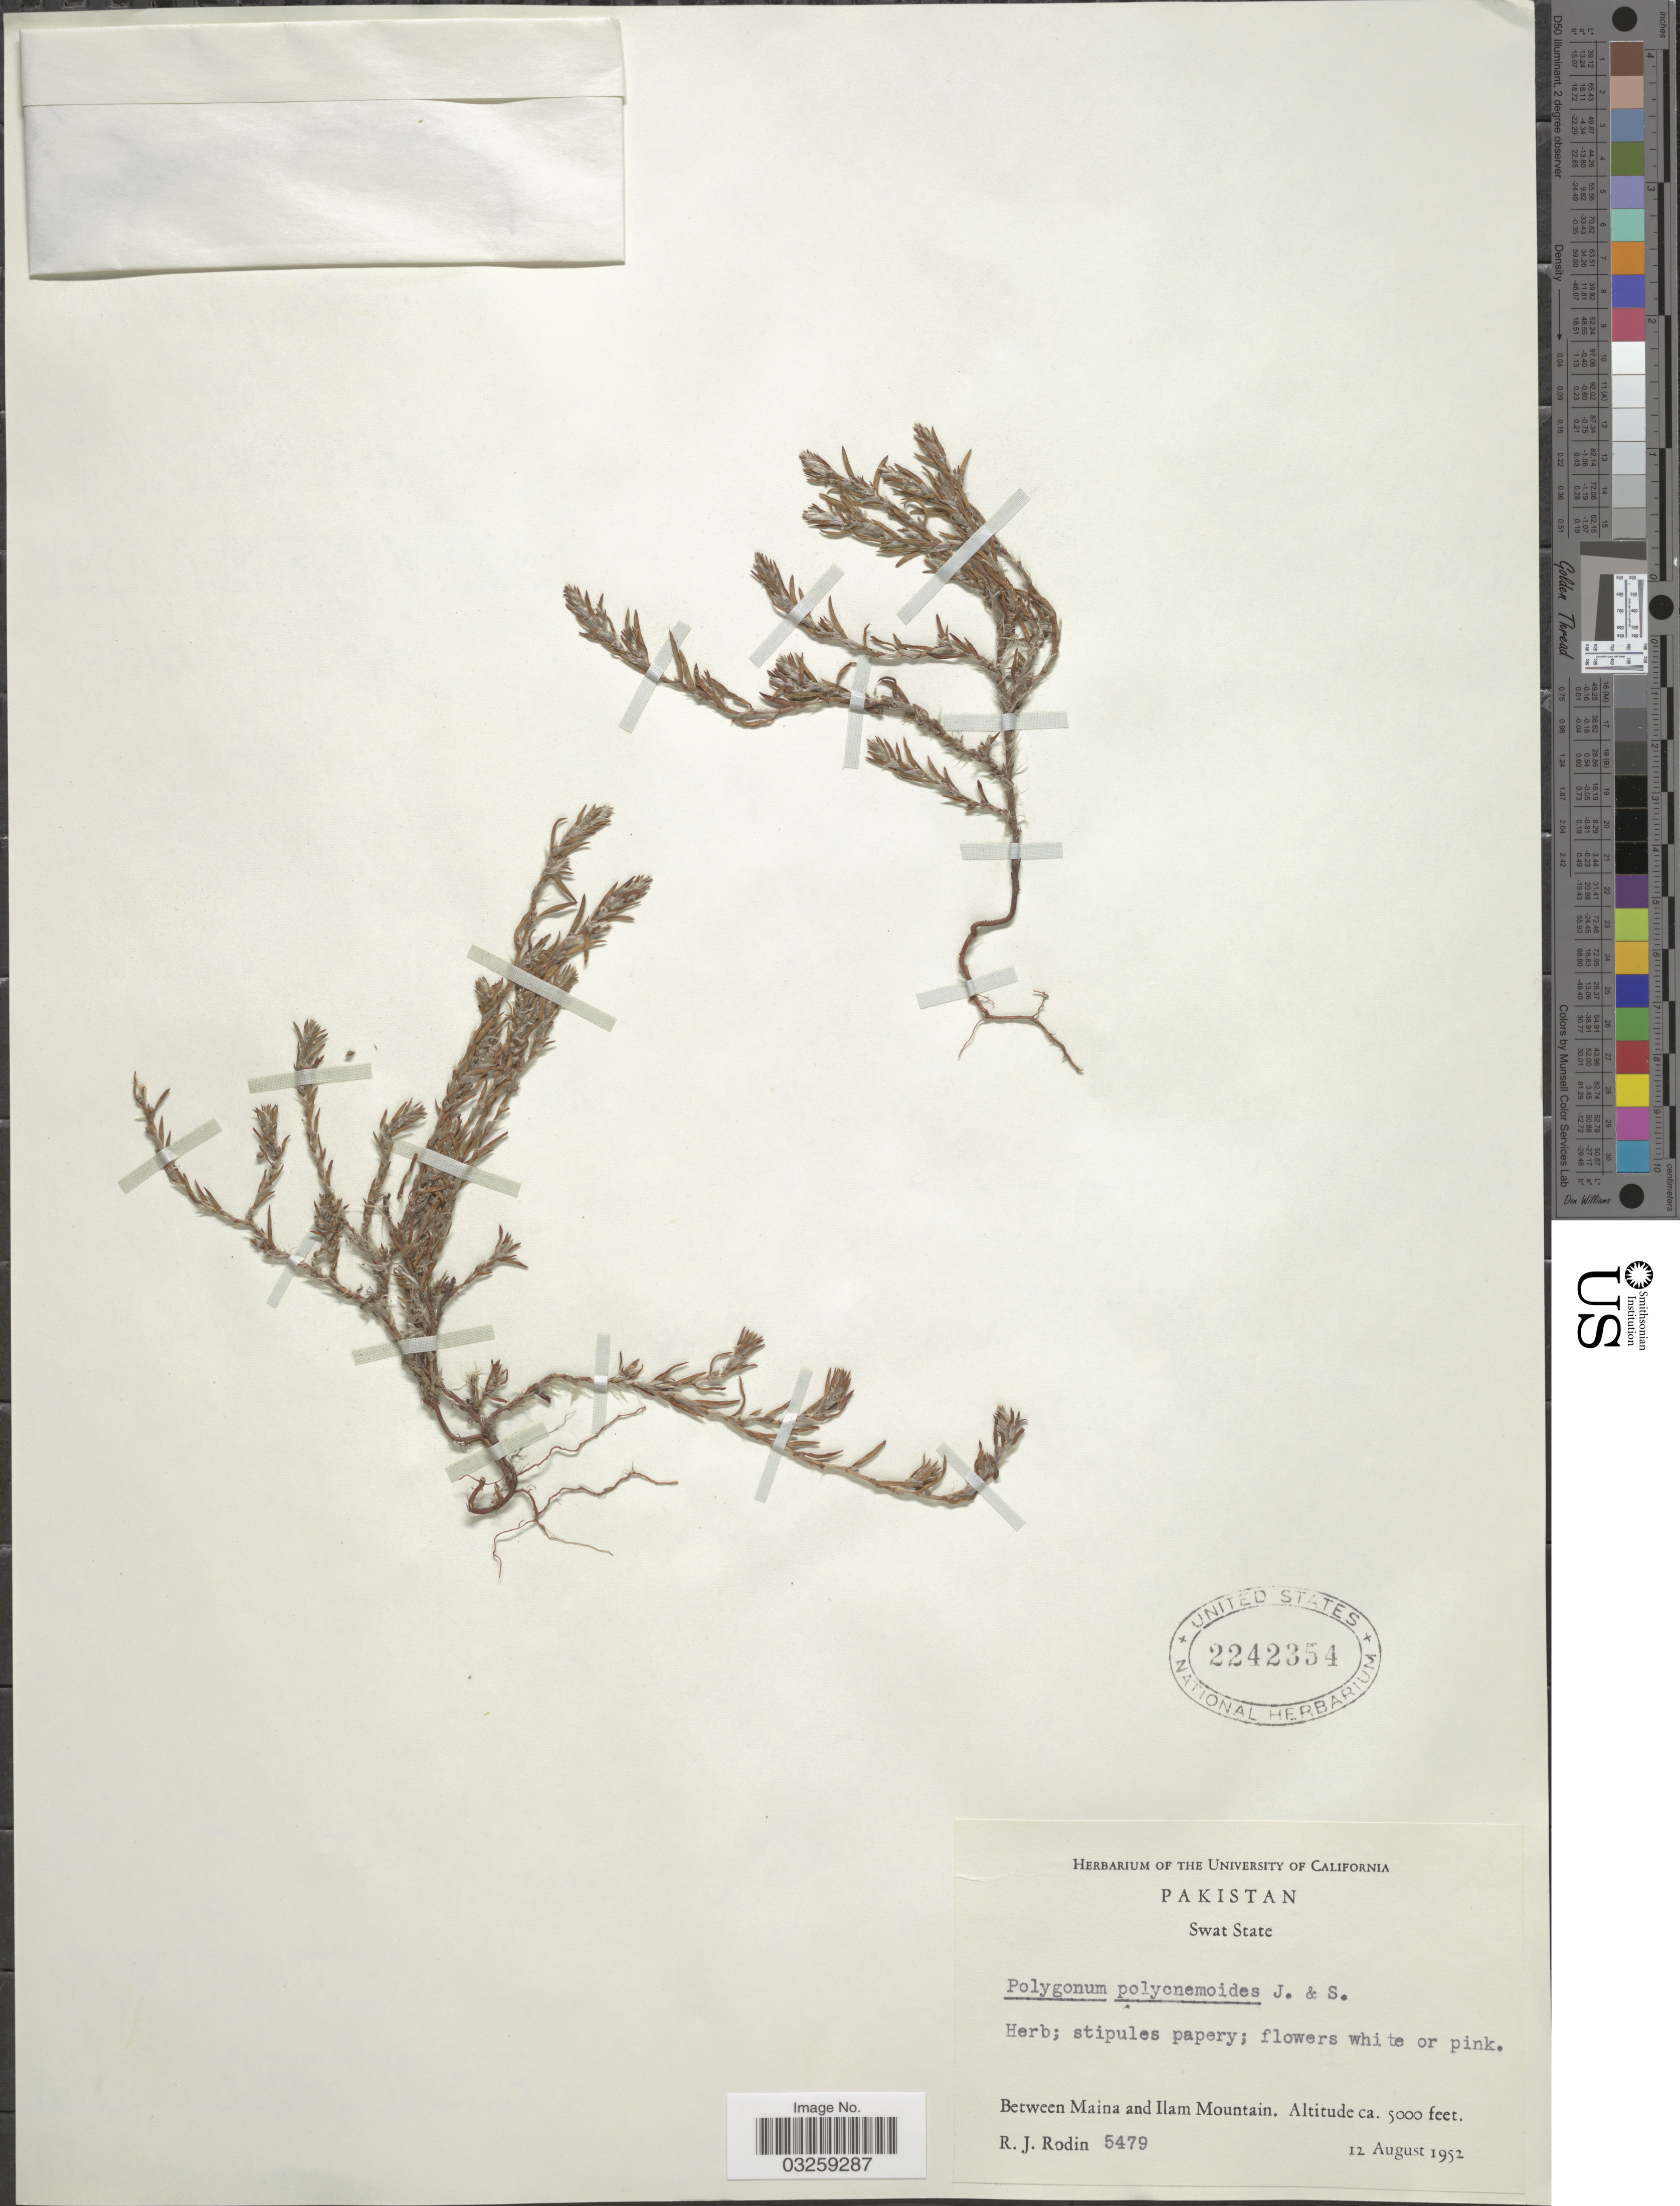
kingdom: Plantae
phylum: Tracheophyta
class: Magnoliopsida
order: Caryophyllales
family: Polygonaceae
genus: Polygonum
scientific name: Polygonum polycnemoides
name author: Jaub. & Spach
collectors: R. J. Rodin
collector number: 5479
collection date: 1952-08-12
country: Pakistan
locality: Swat State. Between Maina and Ilam Mountain.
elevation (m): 1524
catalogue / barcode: US 2242354